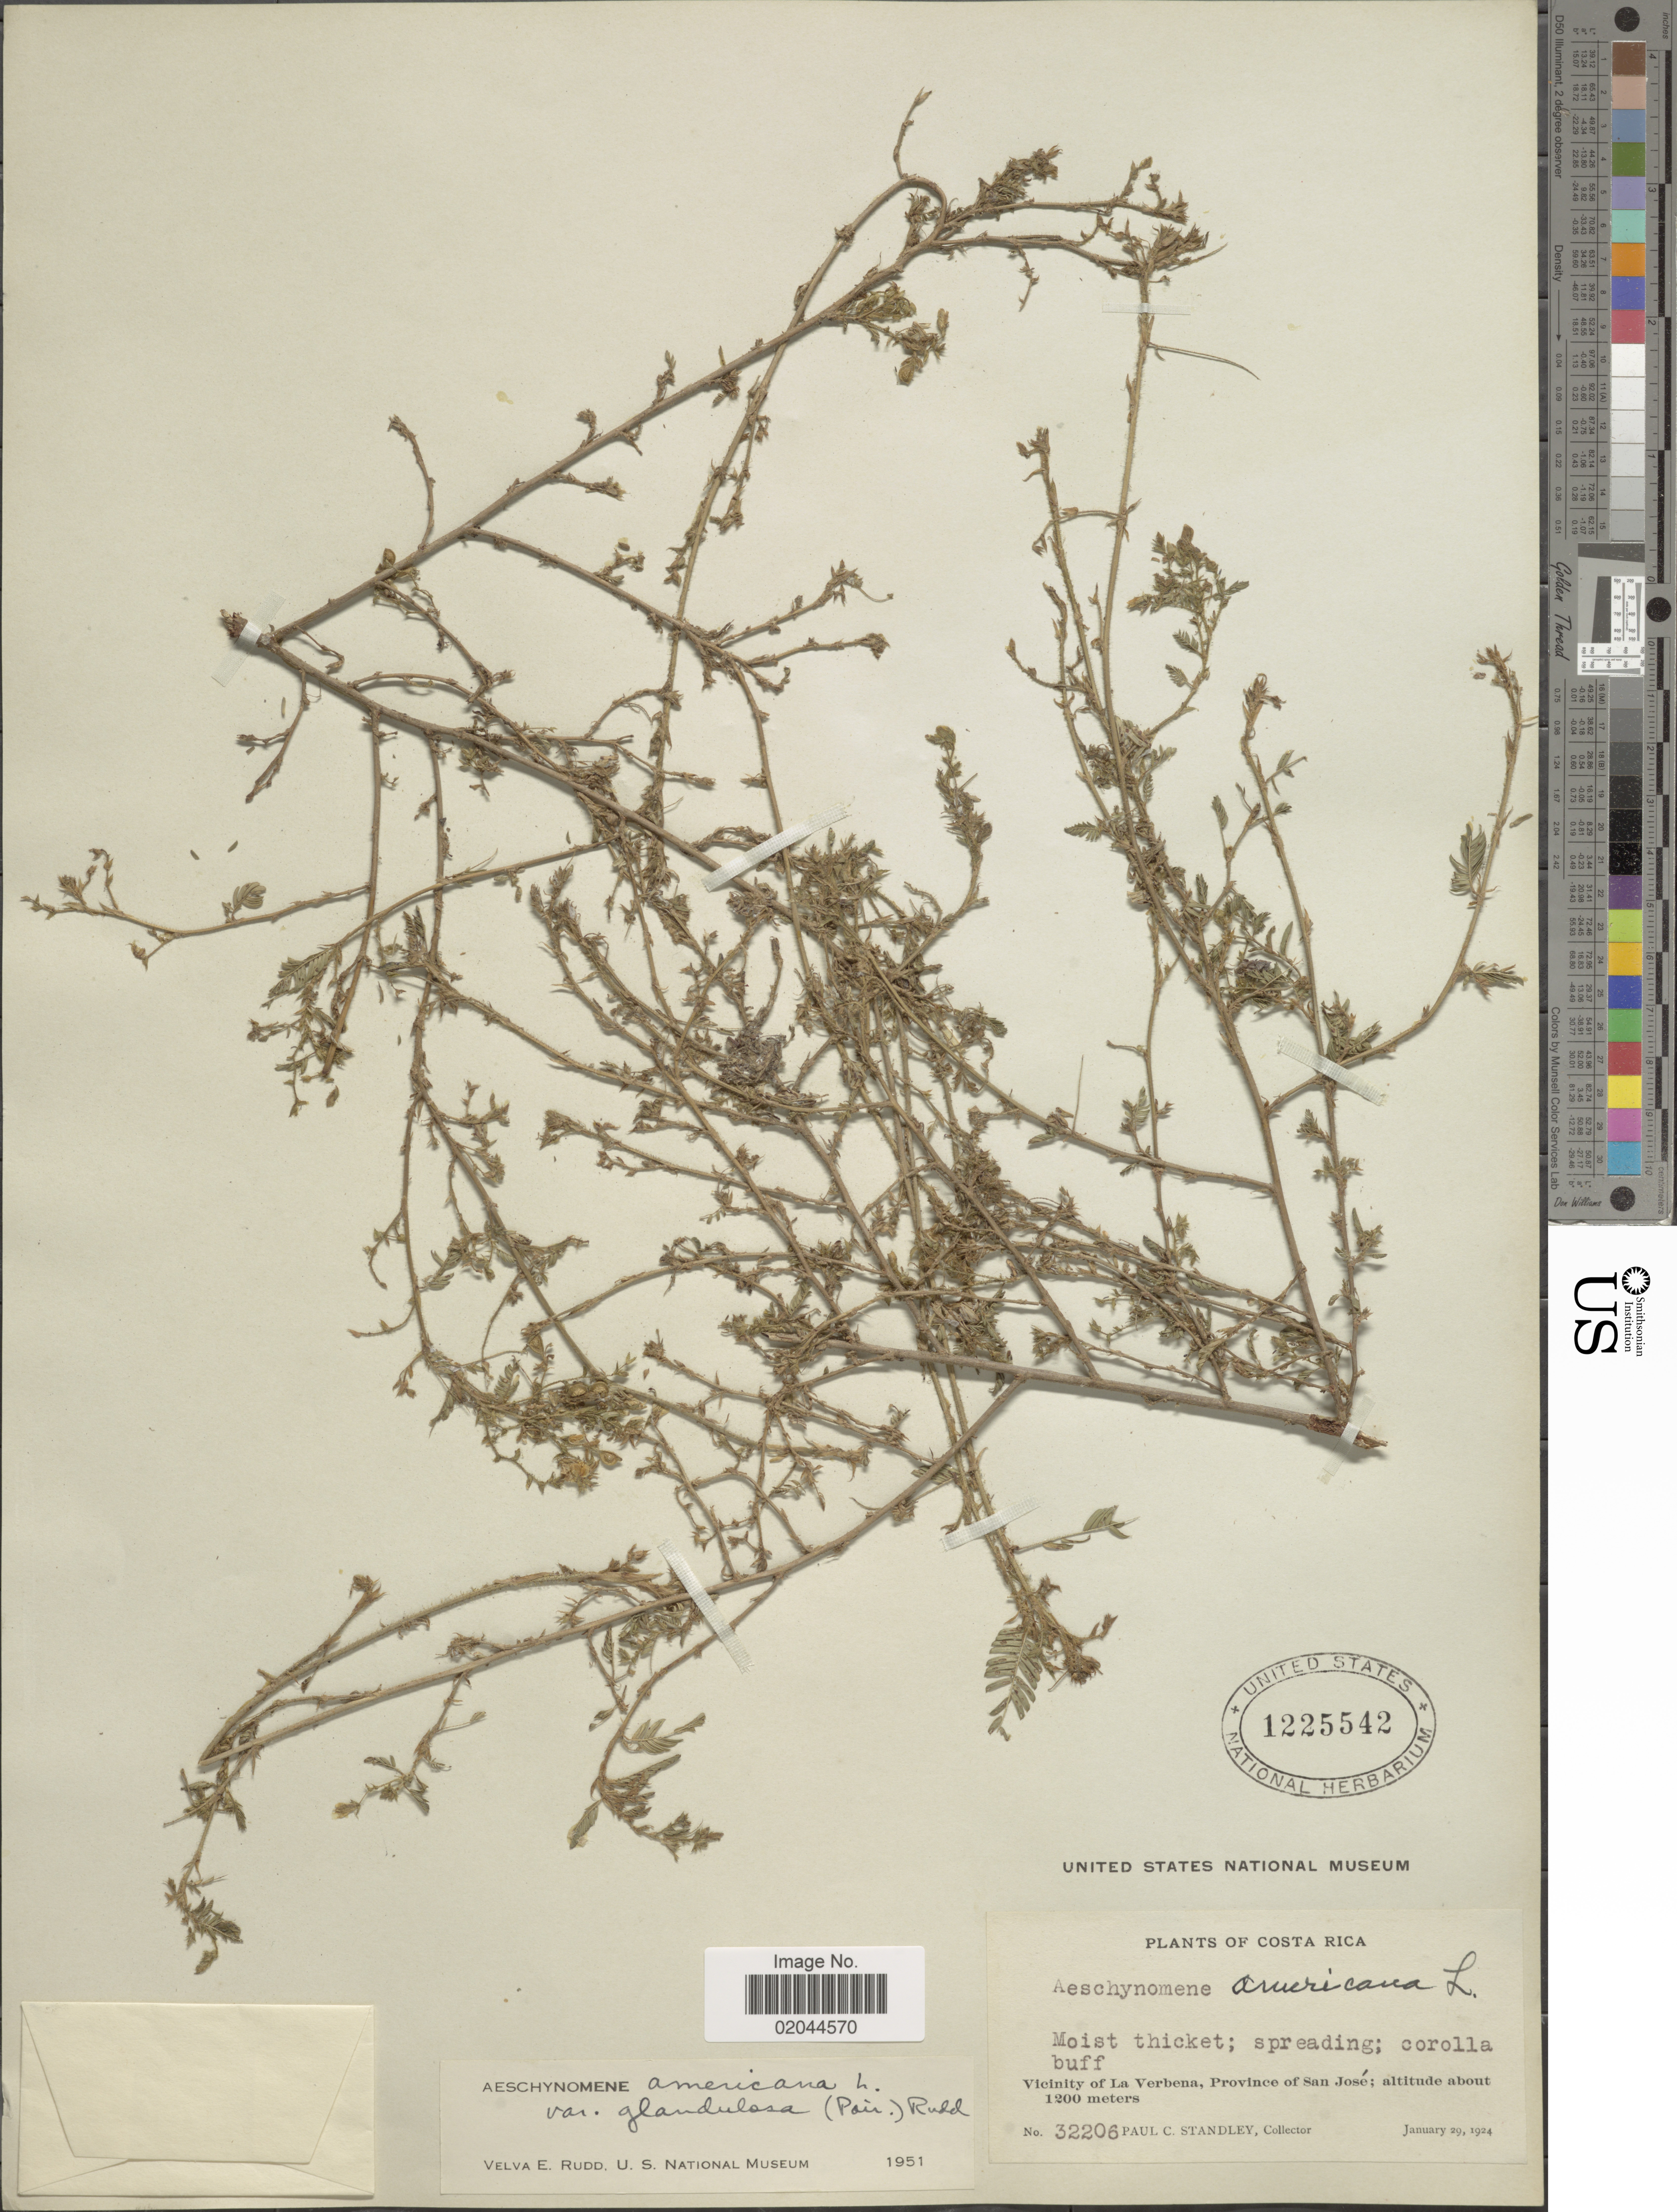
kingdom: Plantae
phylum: Tracheophyta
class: Magnoliopsida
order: Fabales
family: Fabaceae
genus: Aeschynomene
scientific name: Aeschynomene americana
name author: L.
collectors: P. C. Standley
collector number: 32206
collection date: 1924-01-29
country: Costa Rica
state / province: San José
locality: Moist thicket, Vicinity of La Verbena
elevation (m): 1200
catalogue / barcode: US 1225542